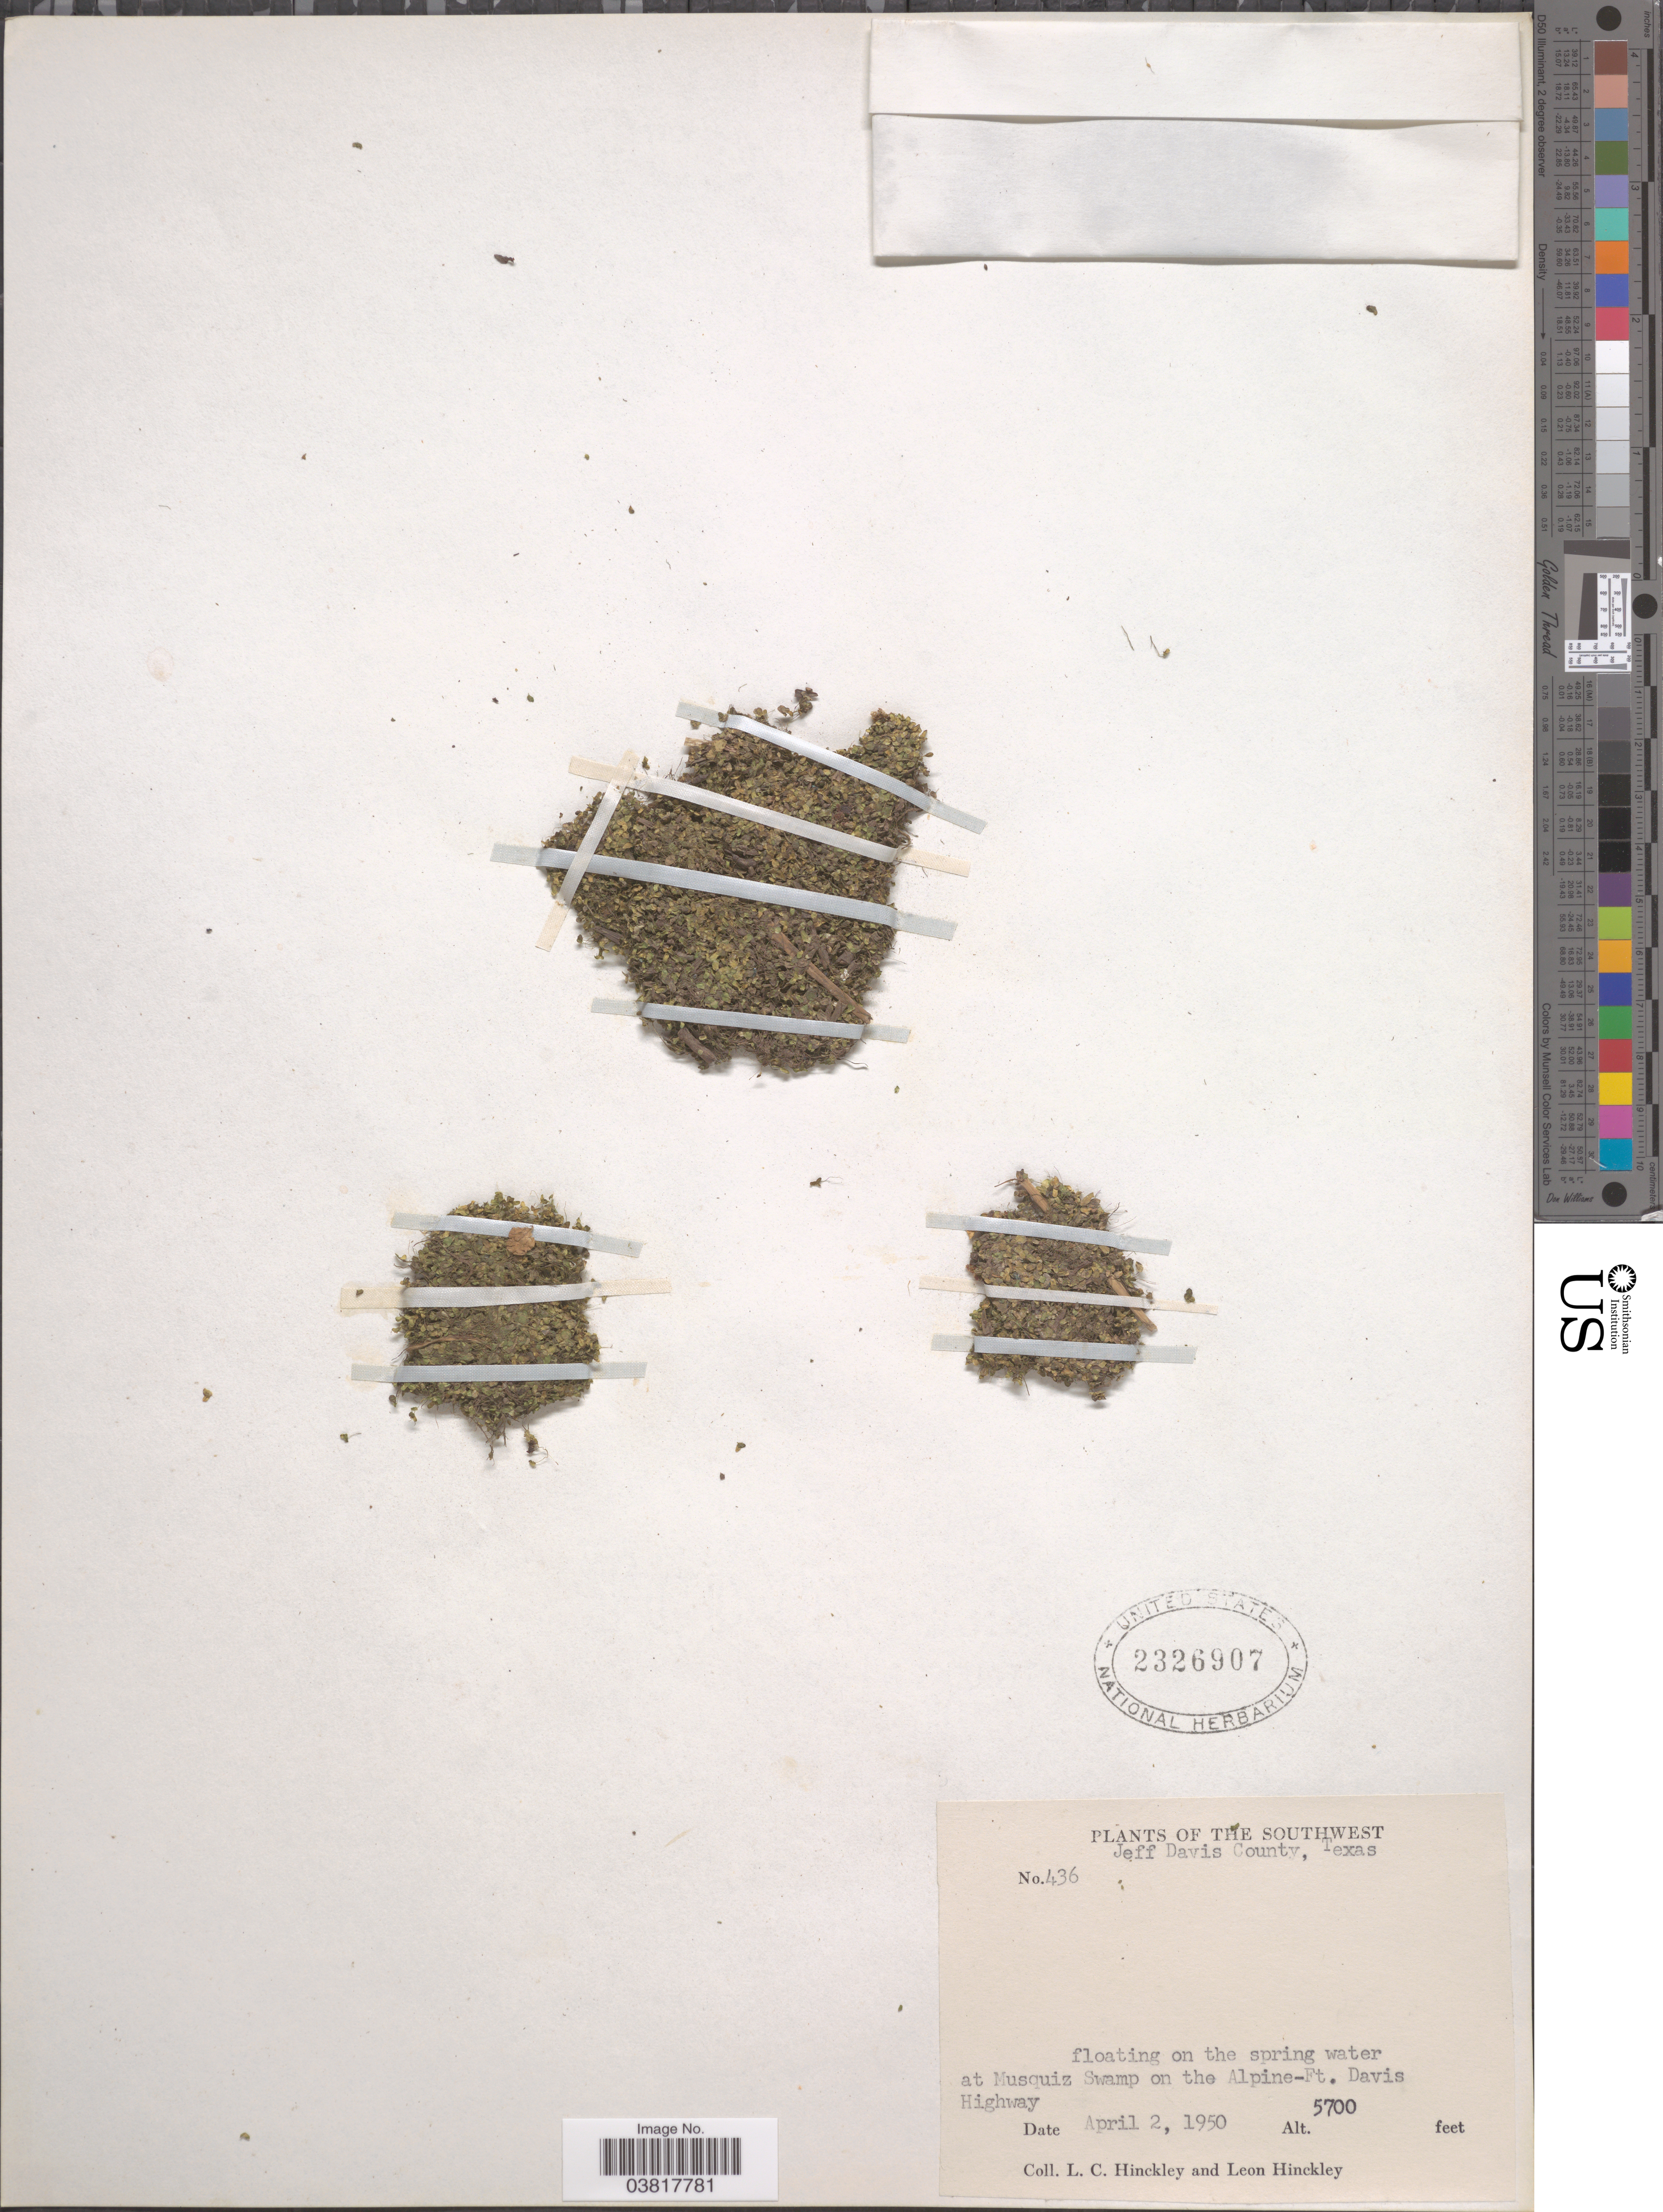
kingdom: Plantae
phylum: Tracheophyta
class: Liliopsida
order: Alismatales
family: Araceae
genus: Lemna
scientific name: Lemna sp.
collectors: L. Hinckley & L. Hinckley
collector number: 436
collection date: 1950-04-02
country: United States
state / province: Texas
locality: The Southwest. Jeff Davis County. At Musquiz Swamp on the Alpine-Ft. Davis Highway.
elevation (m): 1737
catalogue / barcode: US 2326907